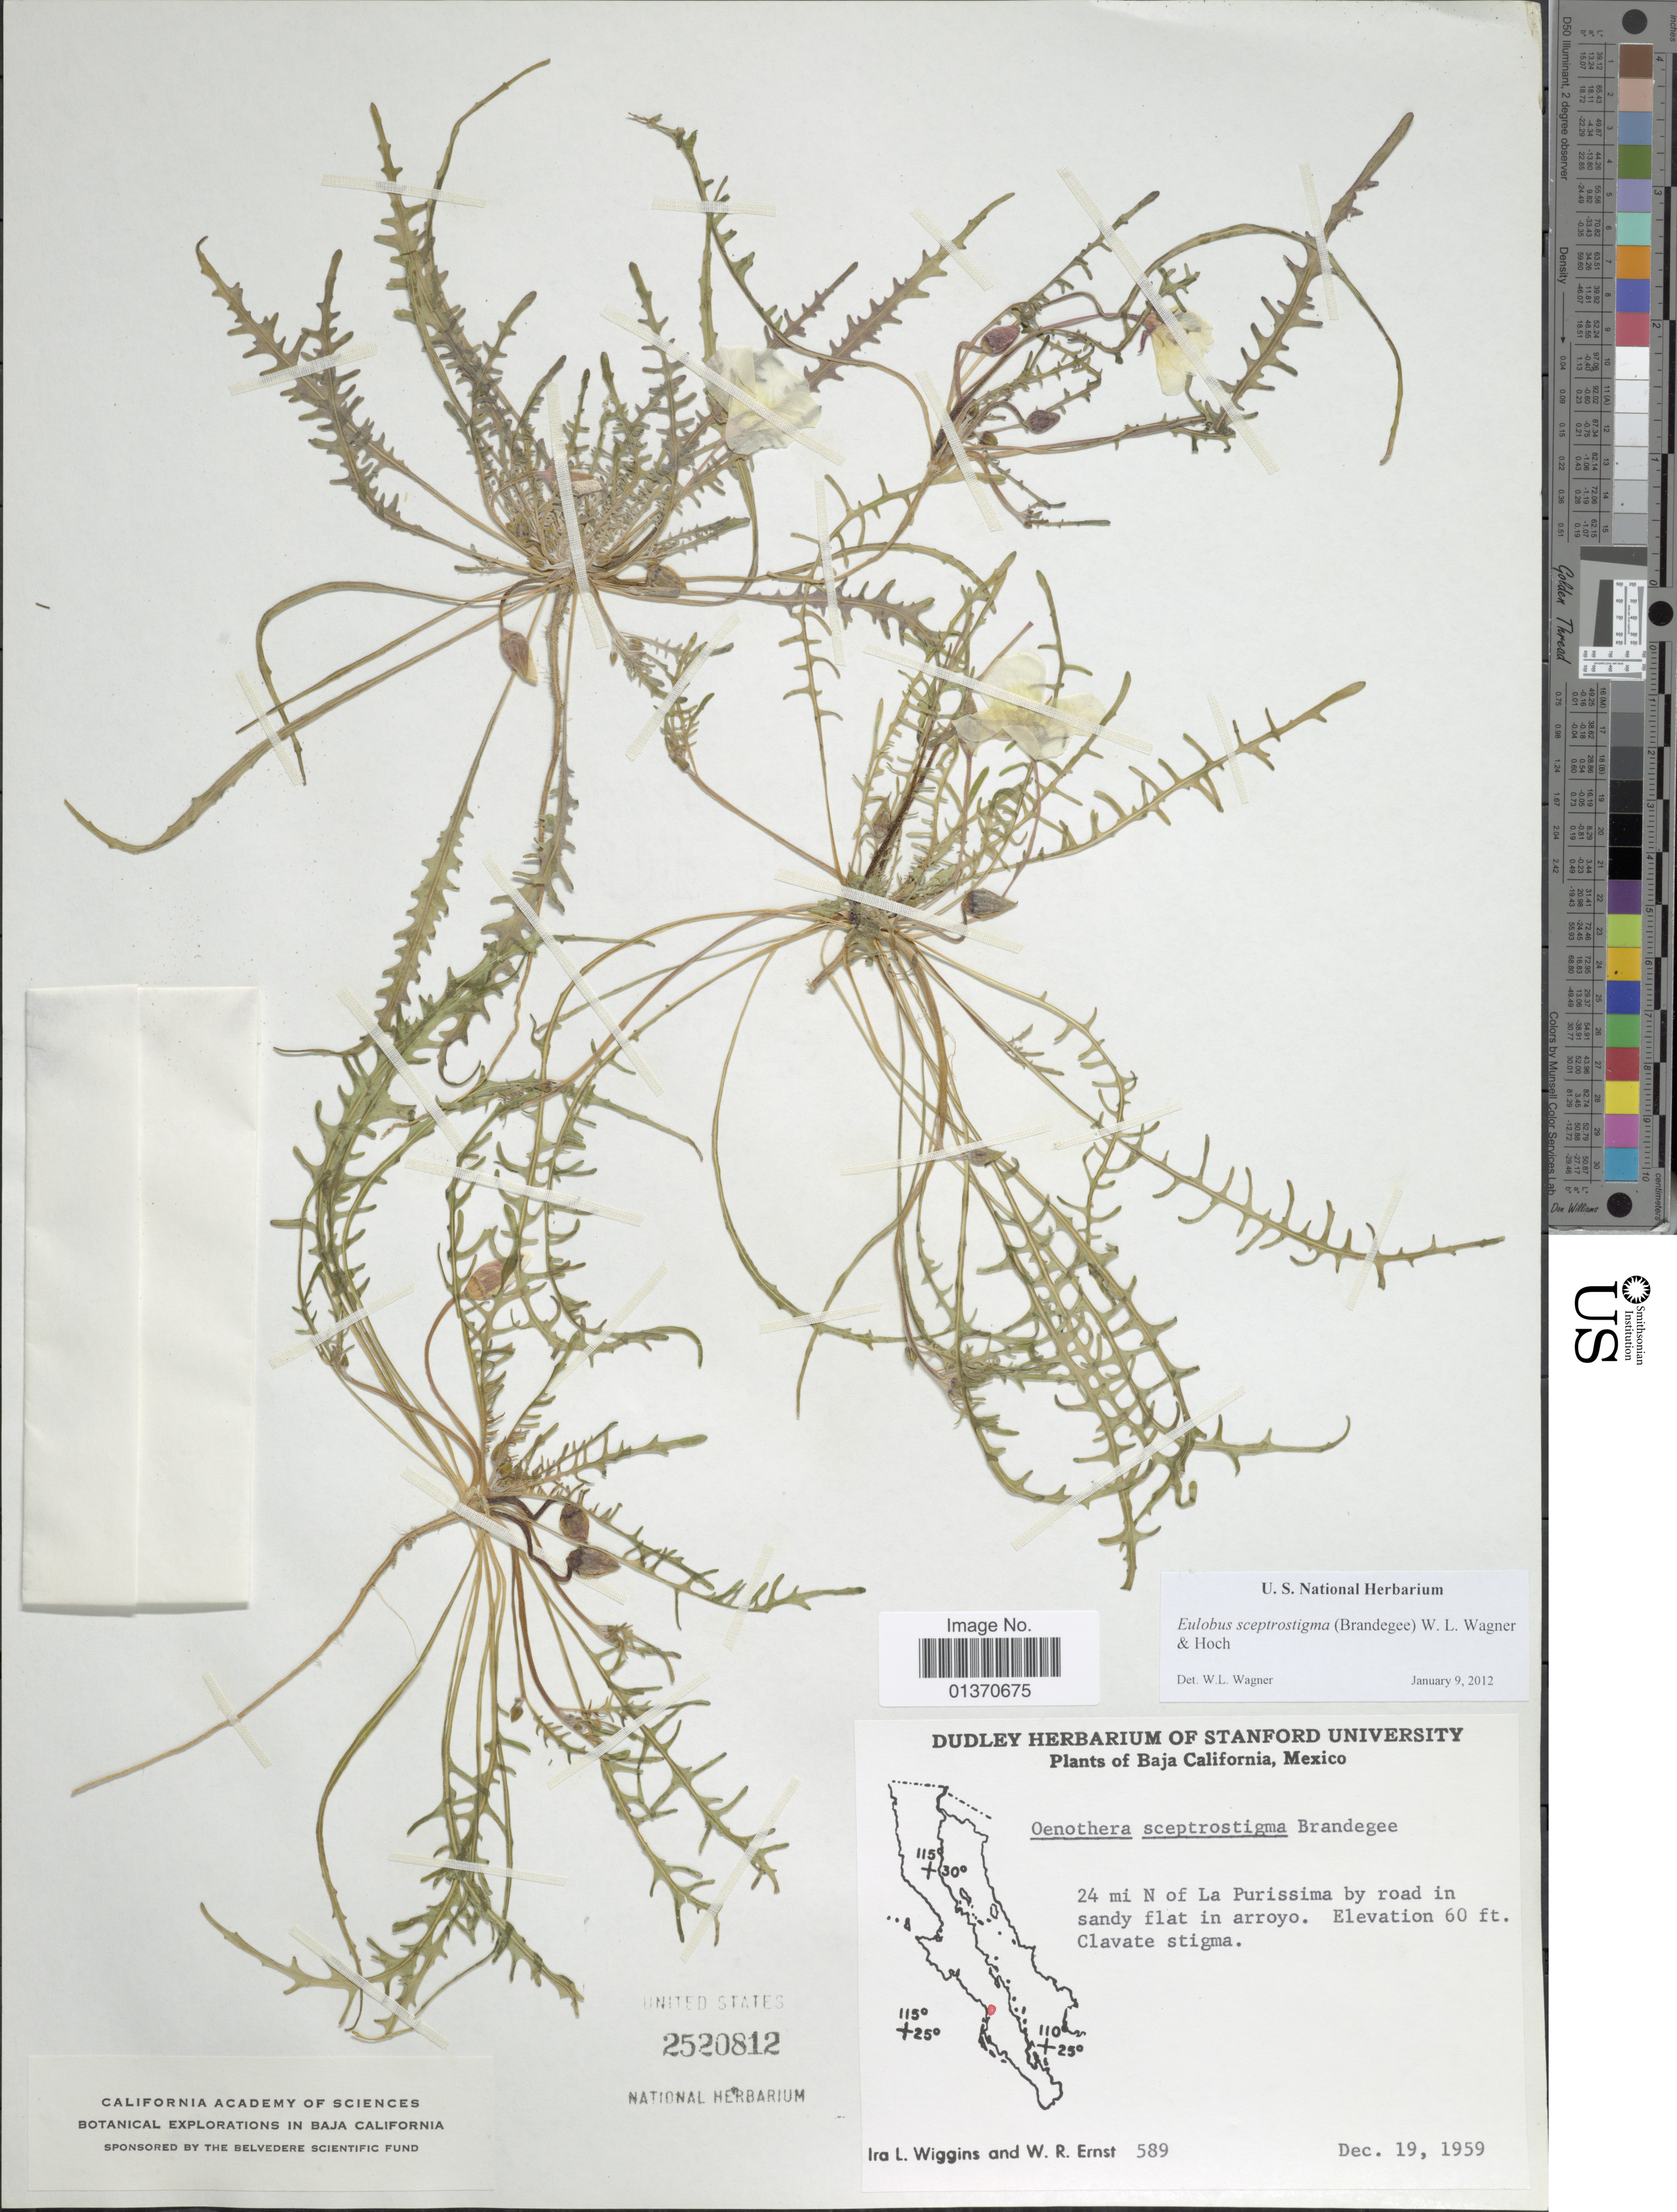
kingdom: Plantae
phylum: Tracheophyta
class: Magnoliopsida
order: Myrtales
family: Onagraceae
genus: Eulobus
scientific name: Eulobus sceptrostigma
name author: (Brandegee) W.L. Wagner & Hoch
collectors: I. L. Wiggins & W. R. Ernst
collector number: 589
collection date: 1959-12-19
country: Mexico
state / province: Baja California Sur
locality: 24 mi N of La Purissima by road in sandy flat in arroyo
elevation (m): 18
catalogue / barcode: US 2520812